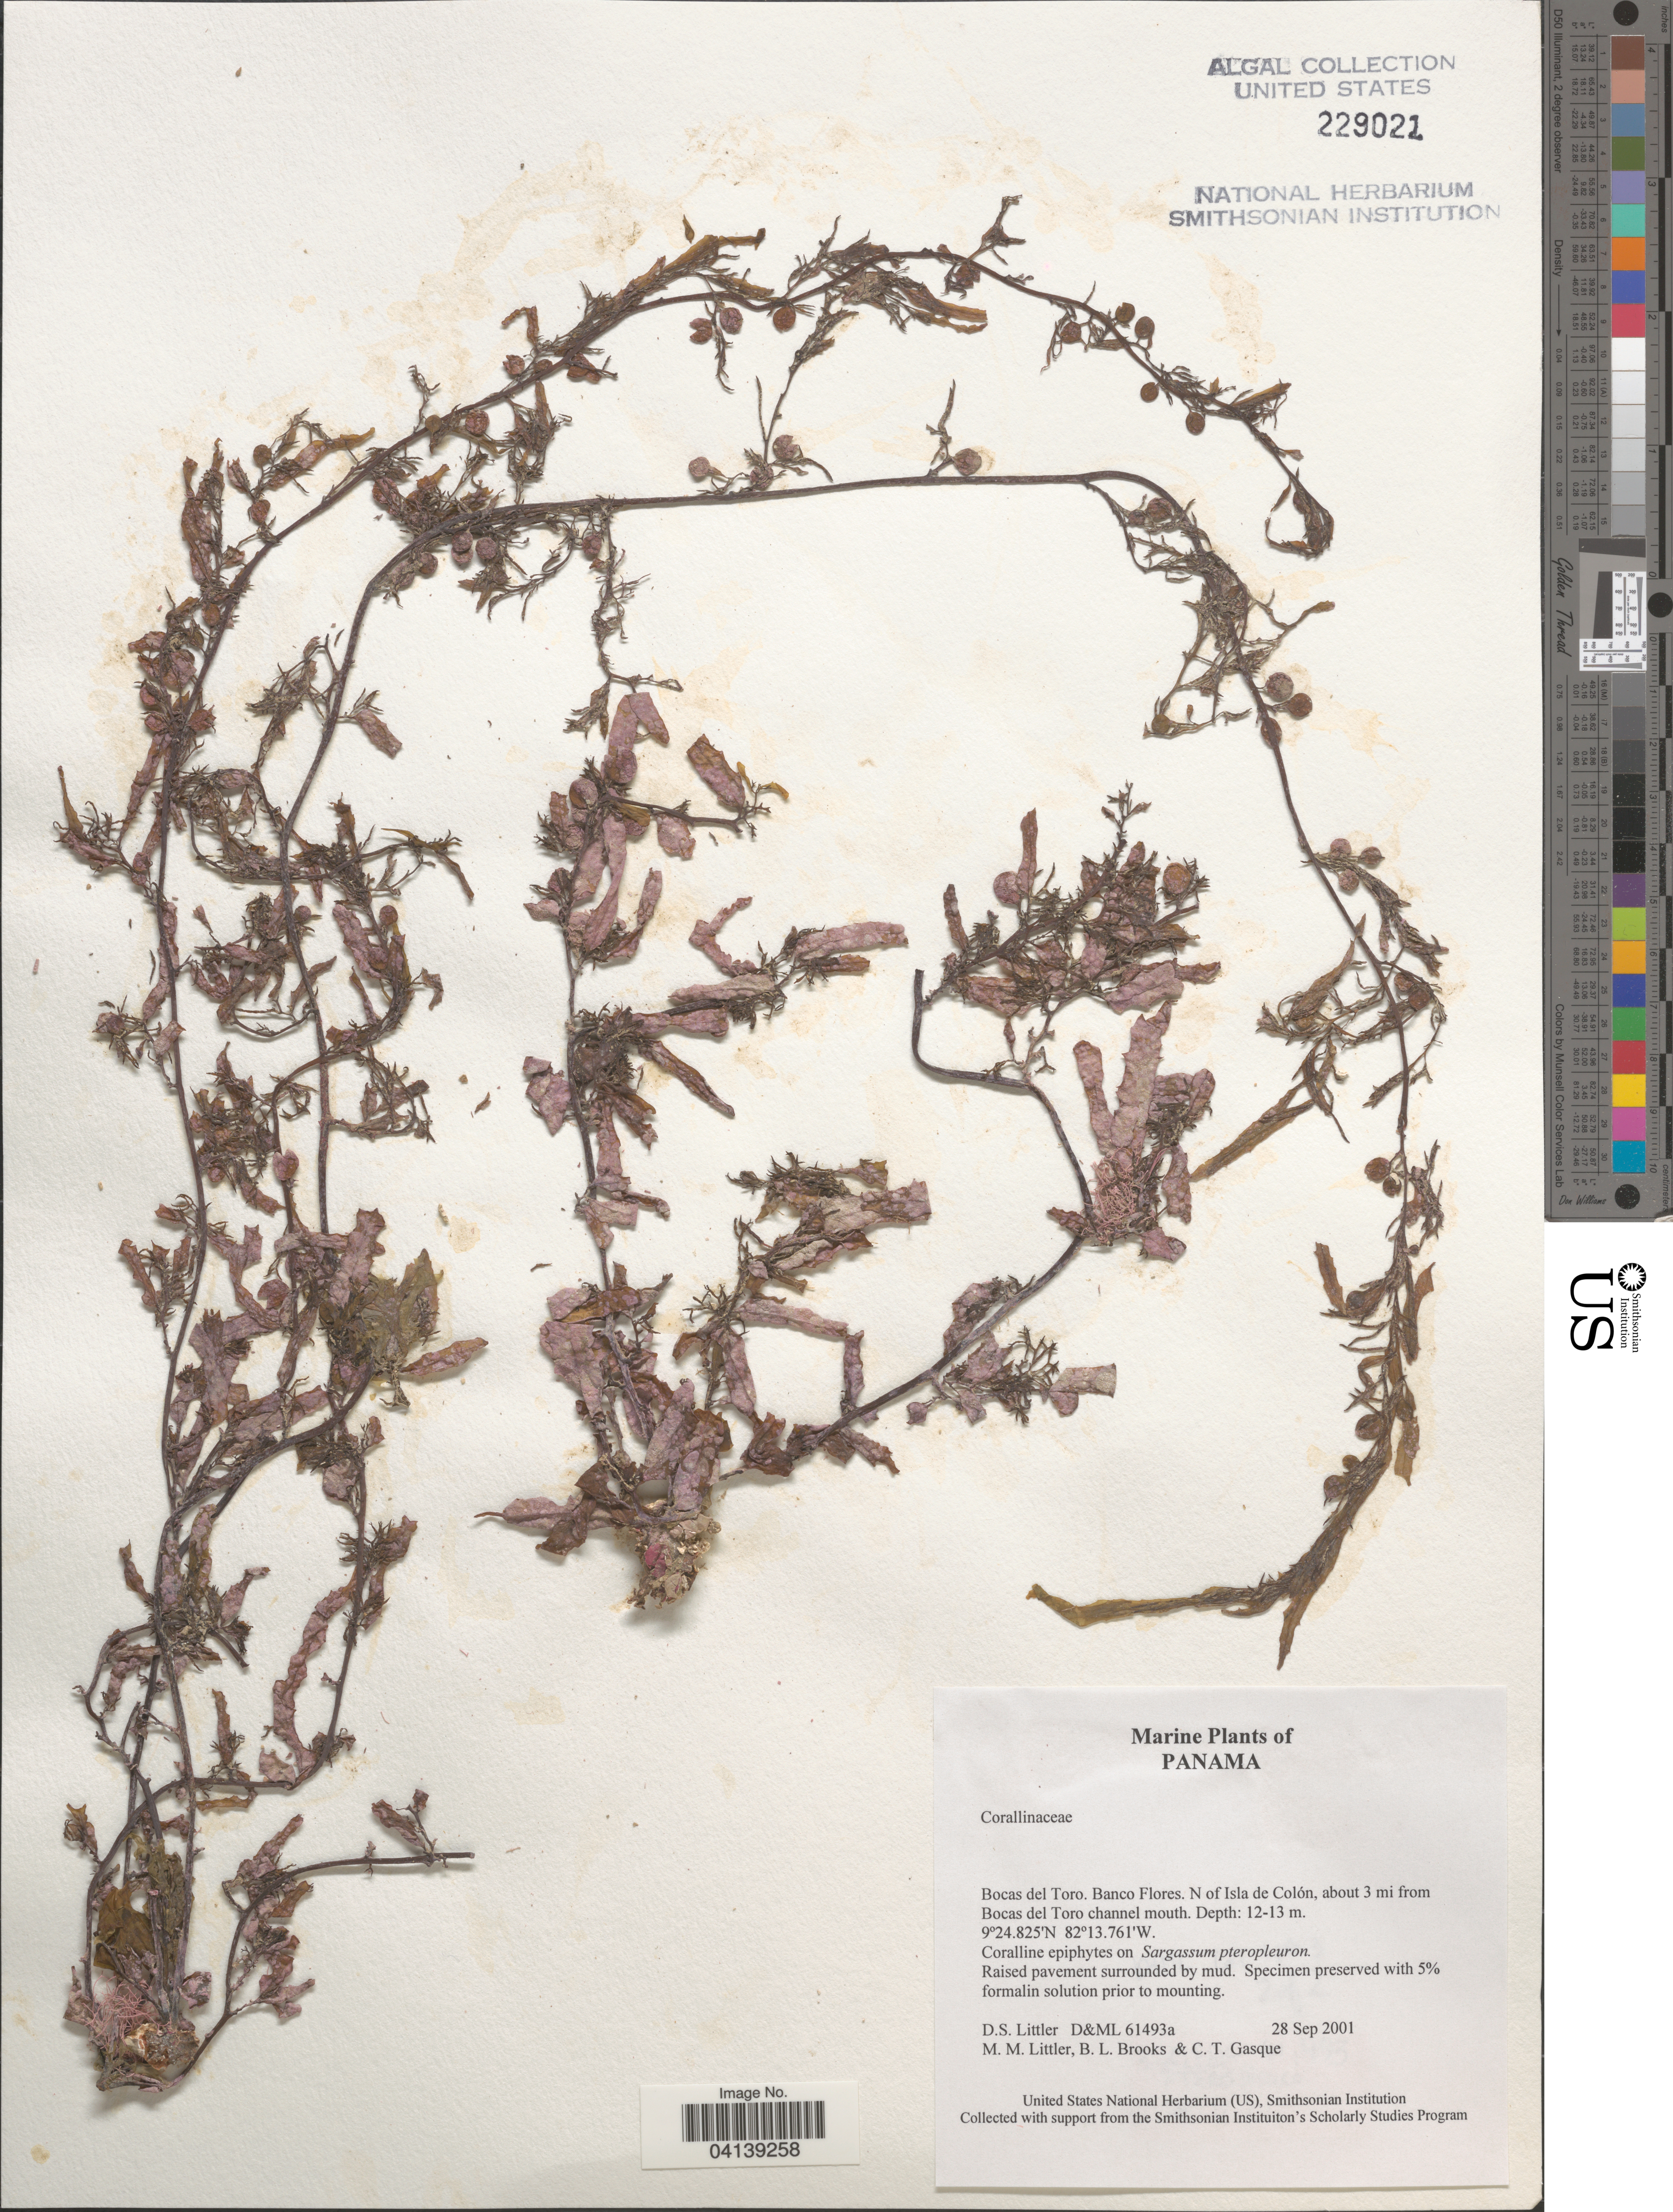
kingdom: Plantae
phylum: Rhodophyta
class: Florideophyceae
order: Corallinales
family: Corallinaceae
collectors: D. S. Littler, B. Brooks & C. Gasque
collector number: D&ML61493a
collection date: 2001-09-28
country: Panama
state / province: Bocas del Toro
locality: Banco Flores. N of Isla de Colón, about 3 mi from Bocas del Toro channel mouth.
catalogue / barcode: US 229021